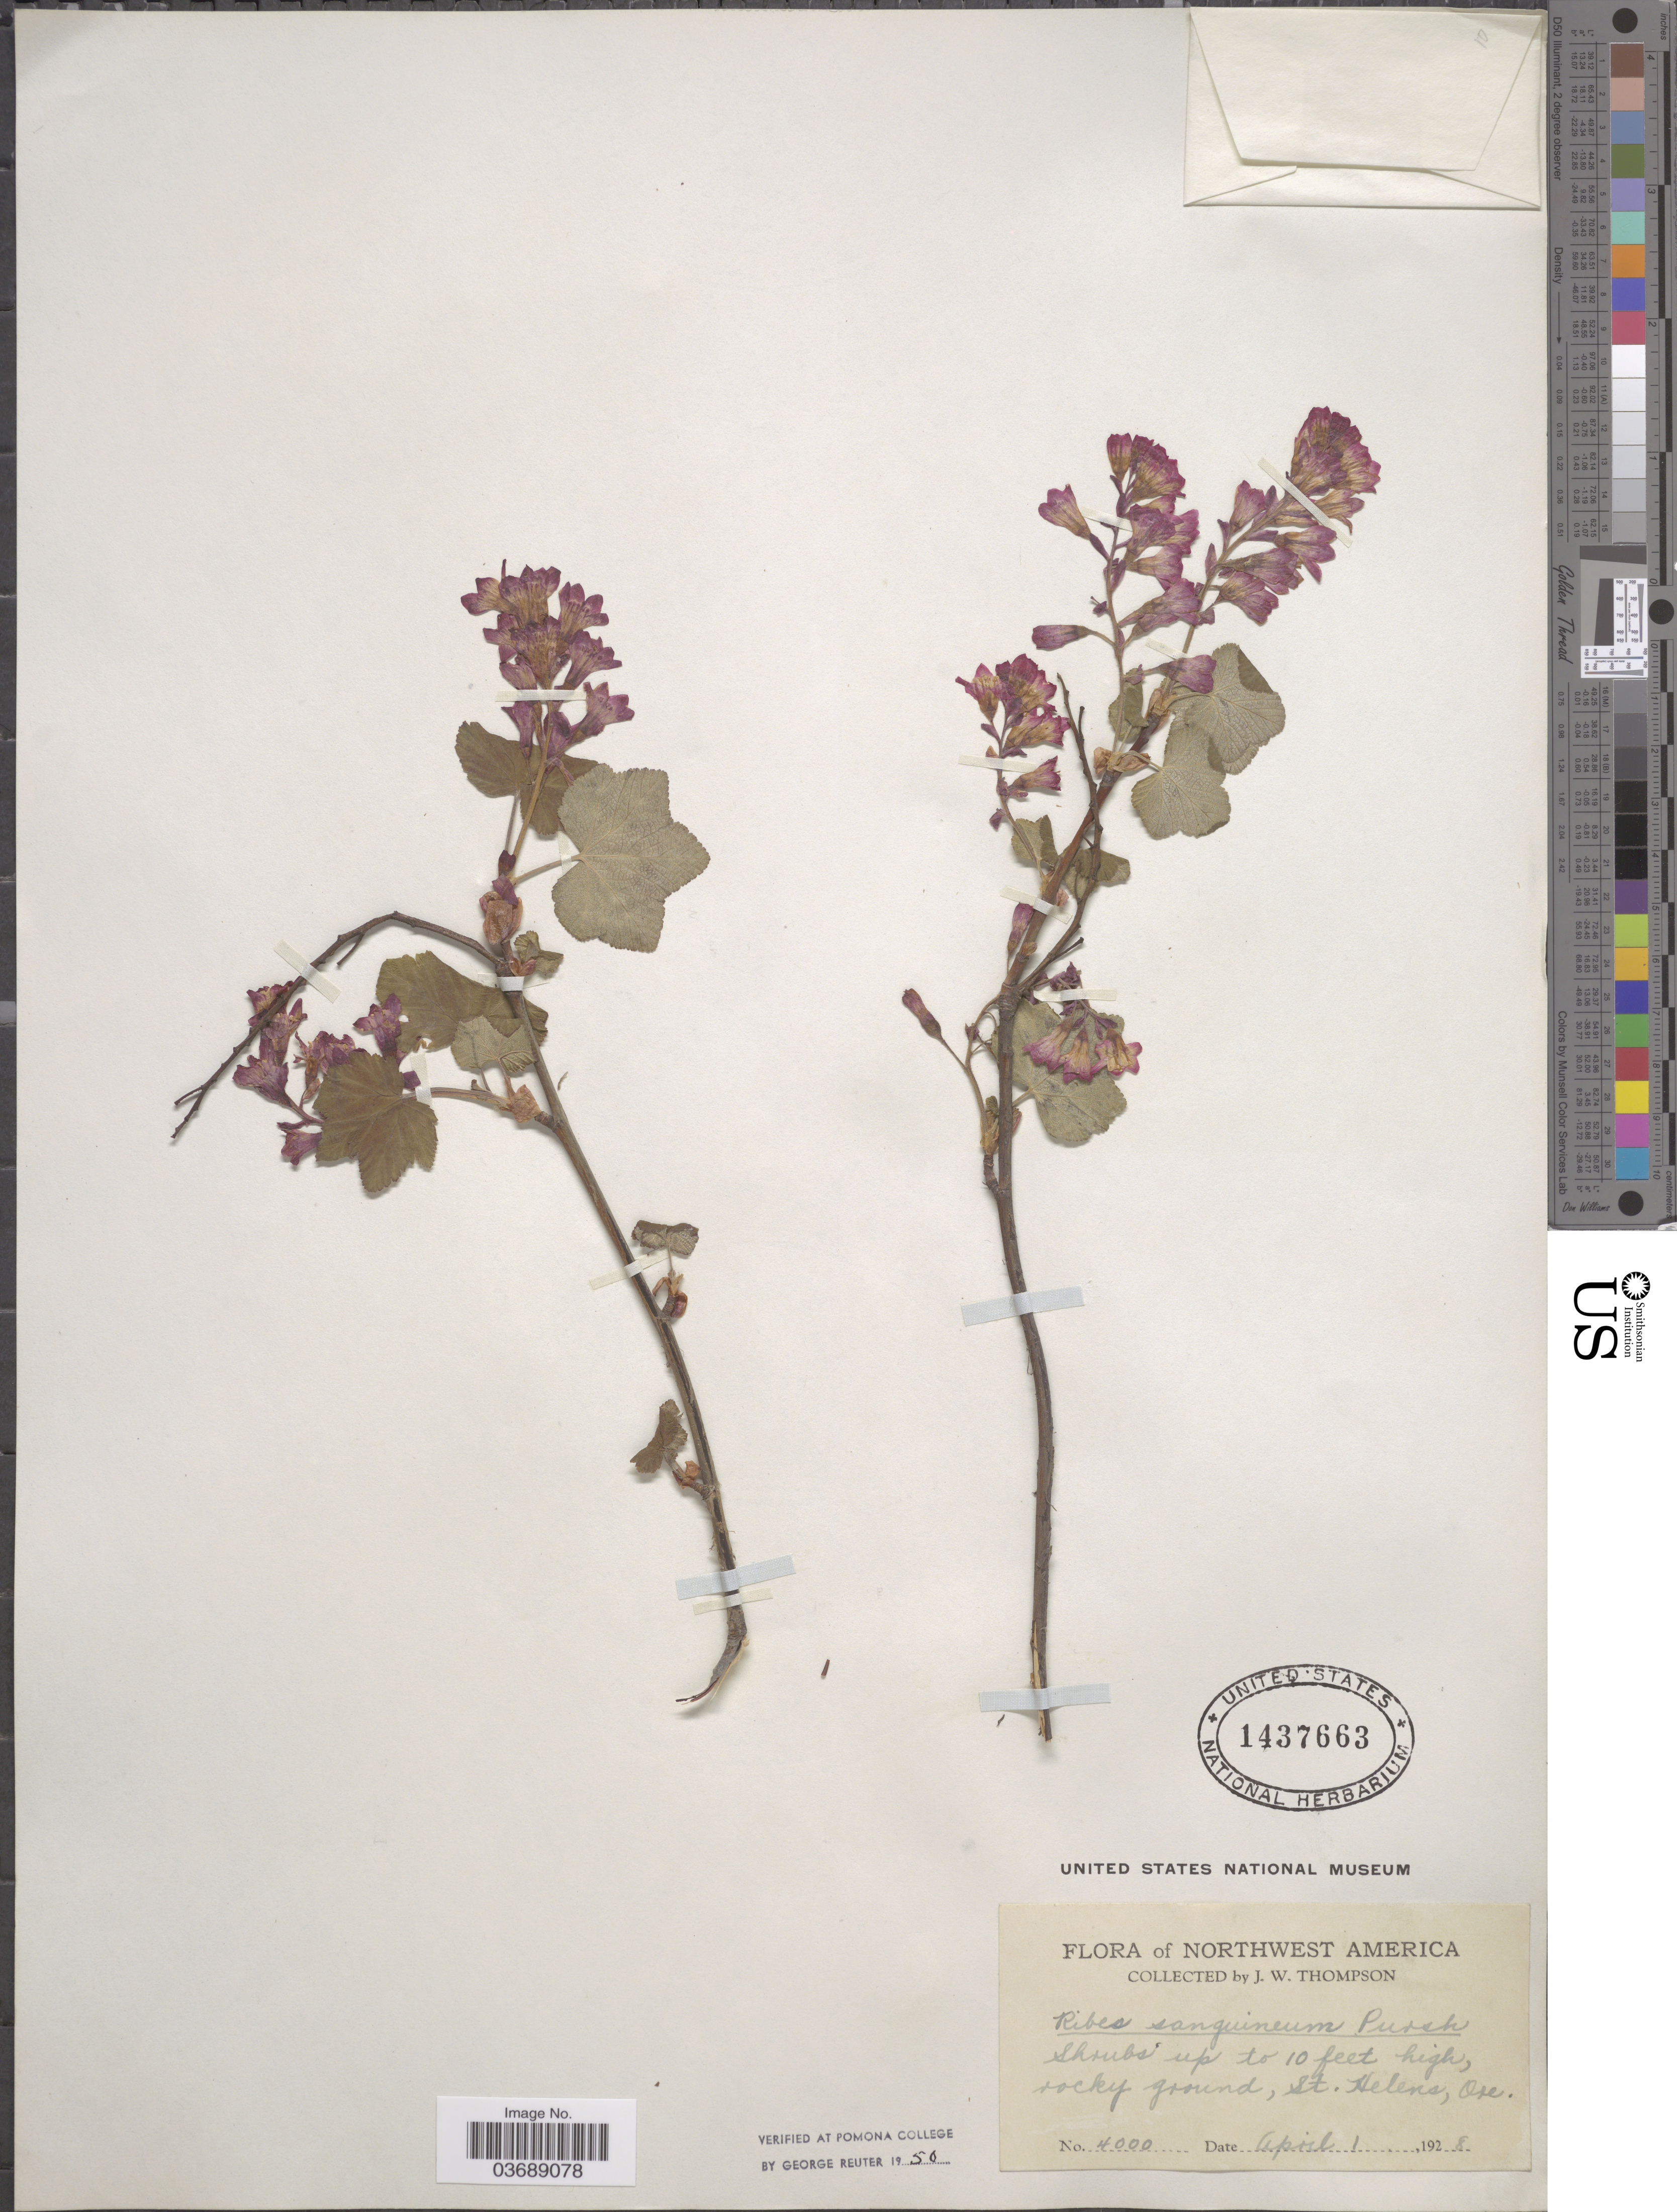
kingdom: Plantae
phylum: Tracheophyta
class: Magnoliopsida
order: Saxifragales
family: Grossulariaceae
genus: Ribes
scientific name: Ribes sanguineum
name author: Pursh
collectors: J. Thompson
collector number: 4000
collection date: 1928-04-01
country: United States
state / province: Oregon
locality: Northwest America. St. Helena.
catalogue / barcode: US 1437663